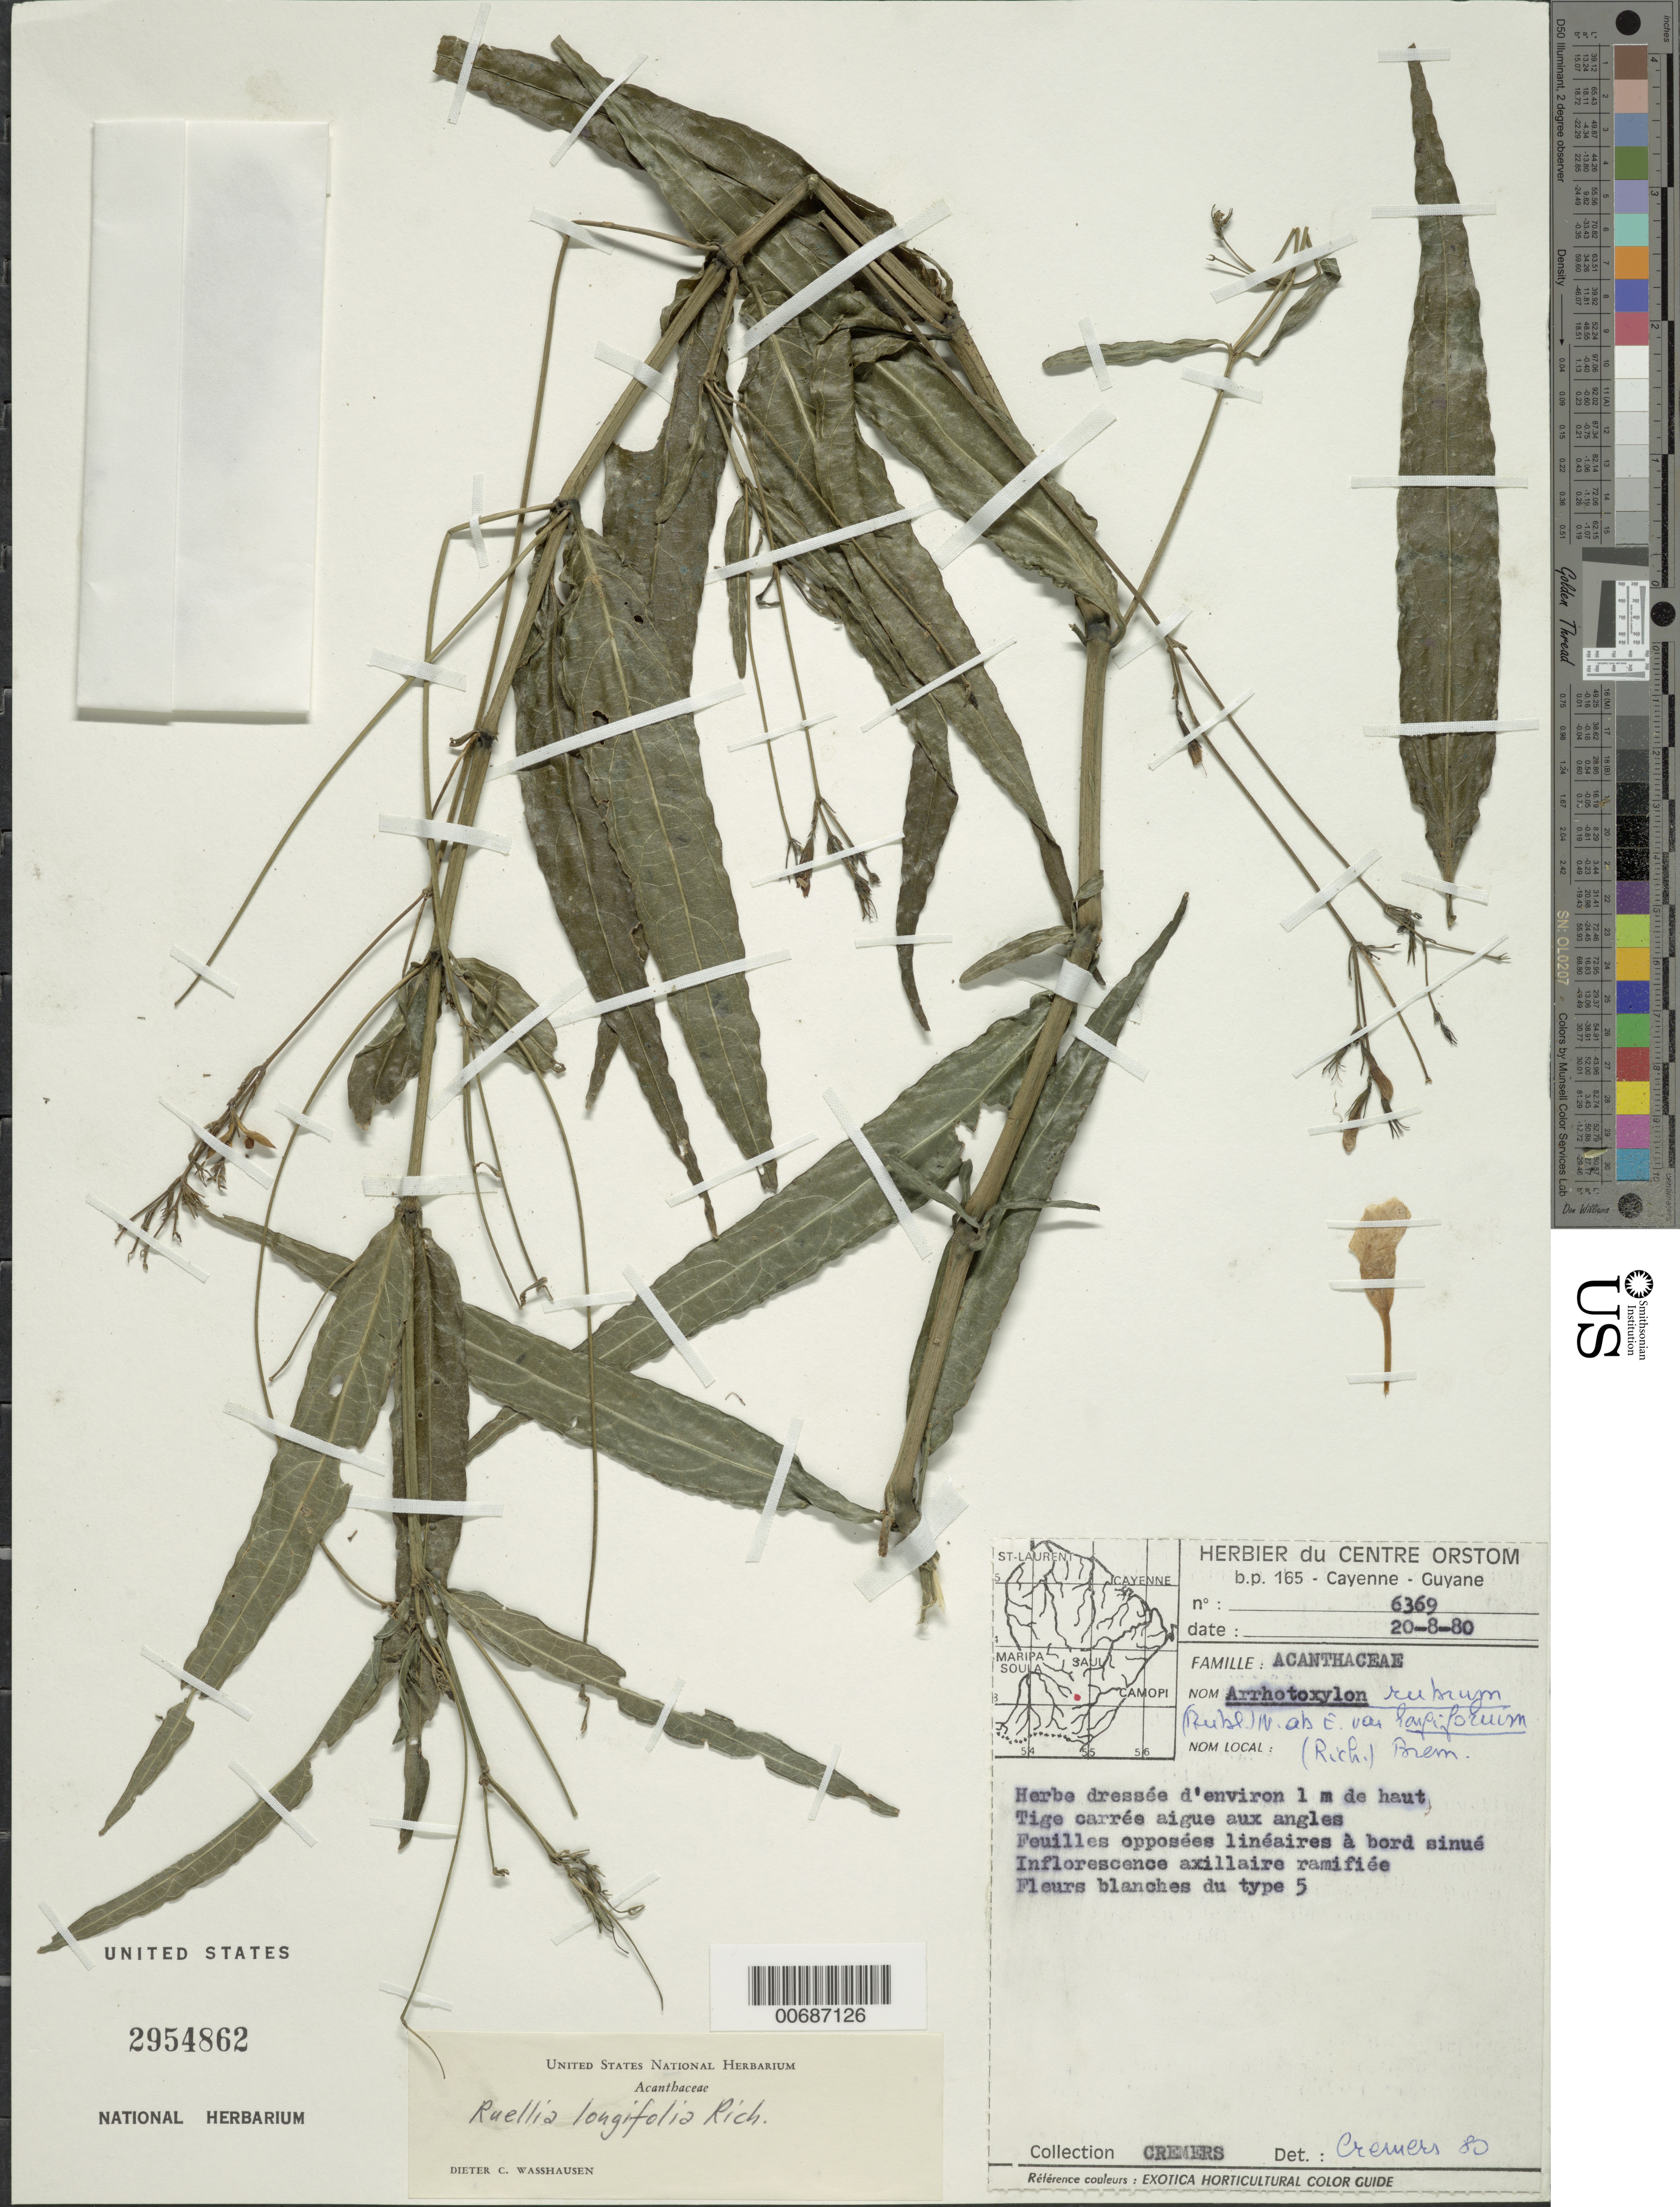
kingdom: Plantae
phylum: Tracheophyta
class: Magnoliopsida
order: Lamiales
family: Acanthaceae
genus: Ruellia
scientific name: Ruellia longifolia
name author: Rich.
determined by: Wasshausen, Dieter C., (BOT), Smithsonian Institution - National Museum of Natural History (UNITED STATES)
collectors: G. Cremers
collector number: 6369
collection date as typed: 20-Aug-80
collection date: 1980-08-20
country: French Guiana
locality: Sommet Tabulaire, ± 45 km SE de Saül; région des Emérillons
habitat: Forêt submontagnarde sur plateau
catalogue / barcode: US 2954862